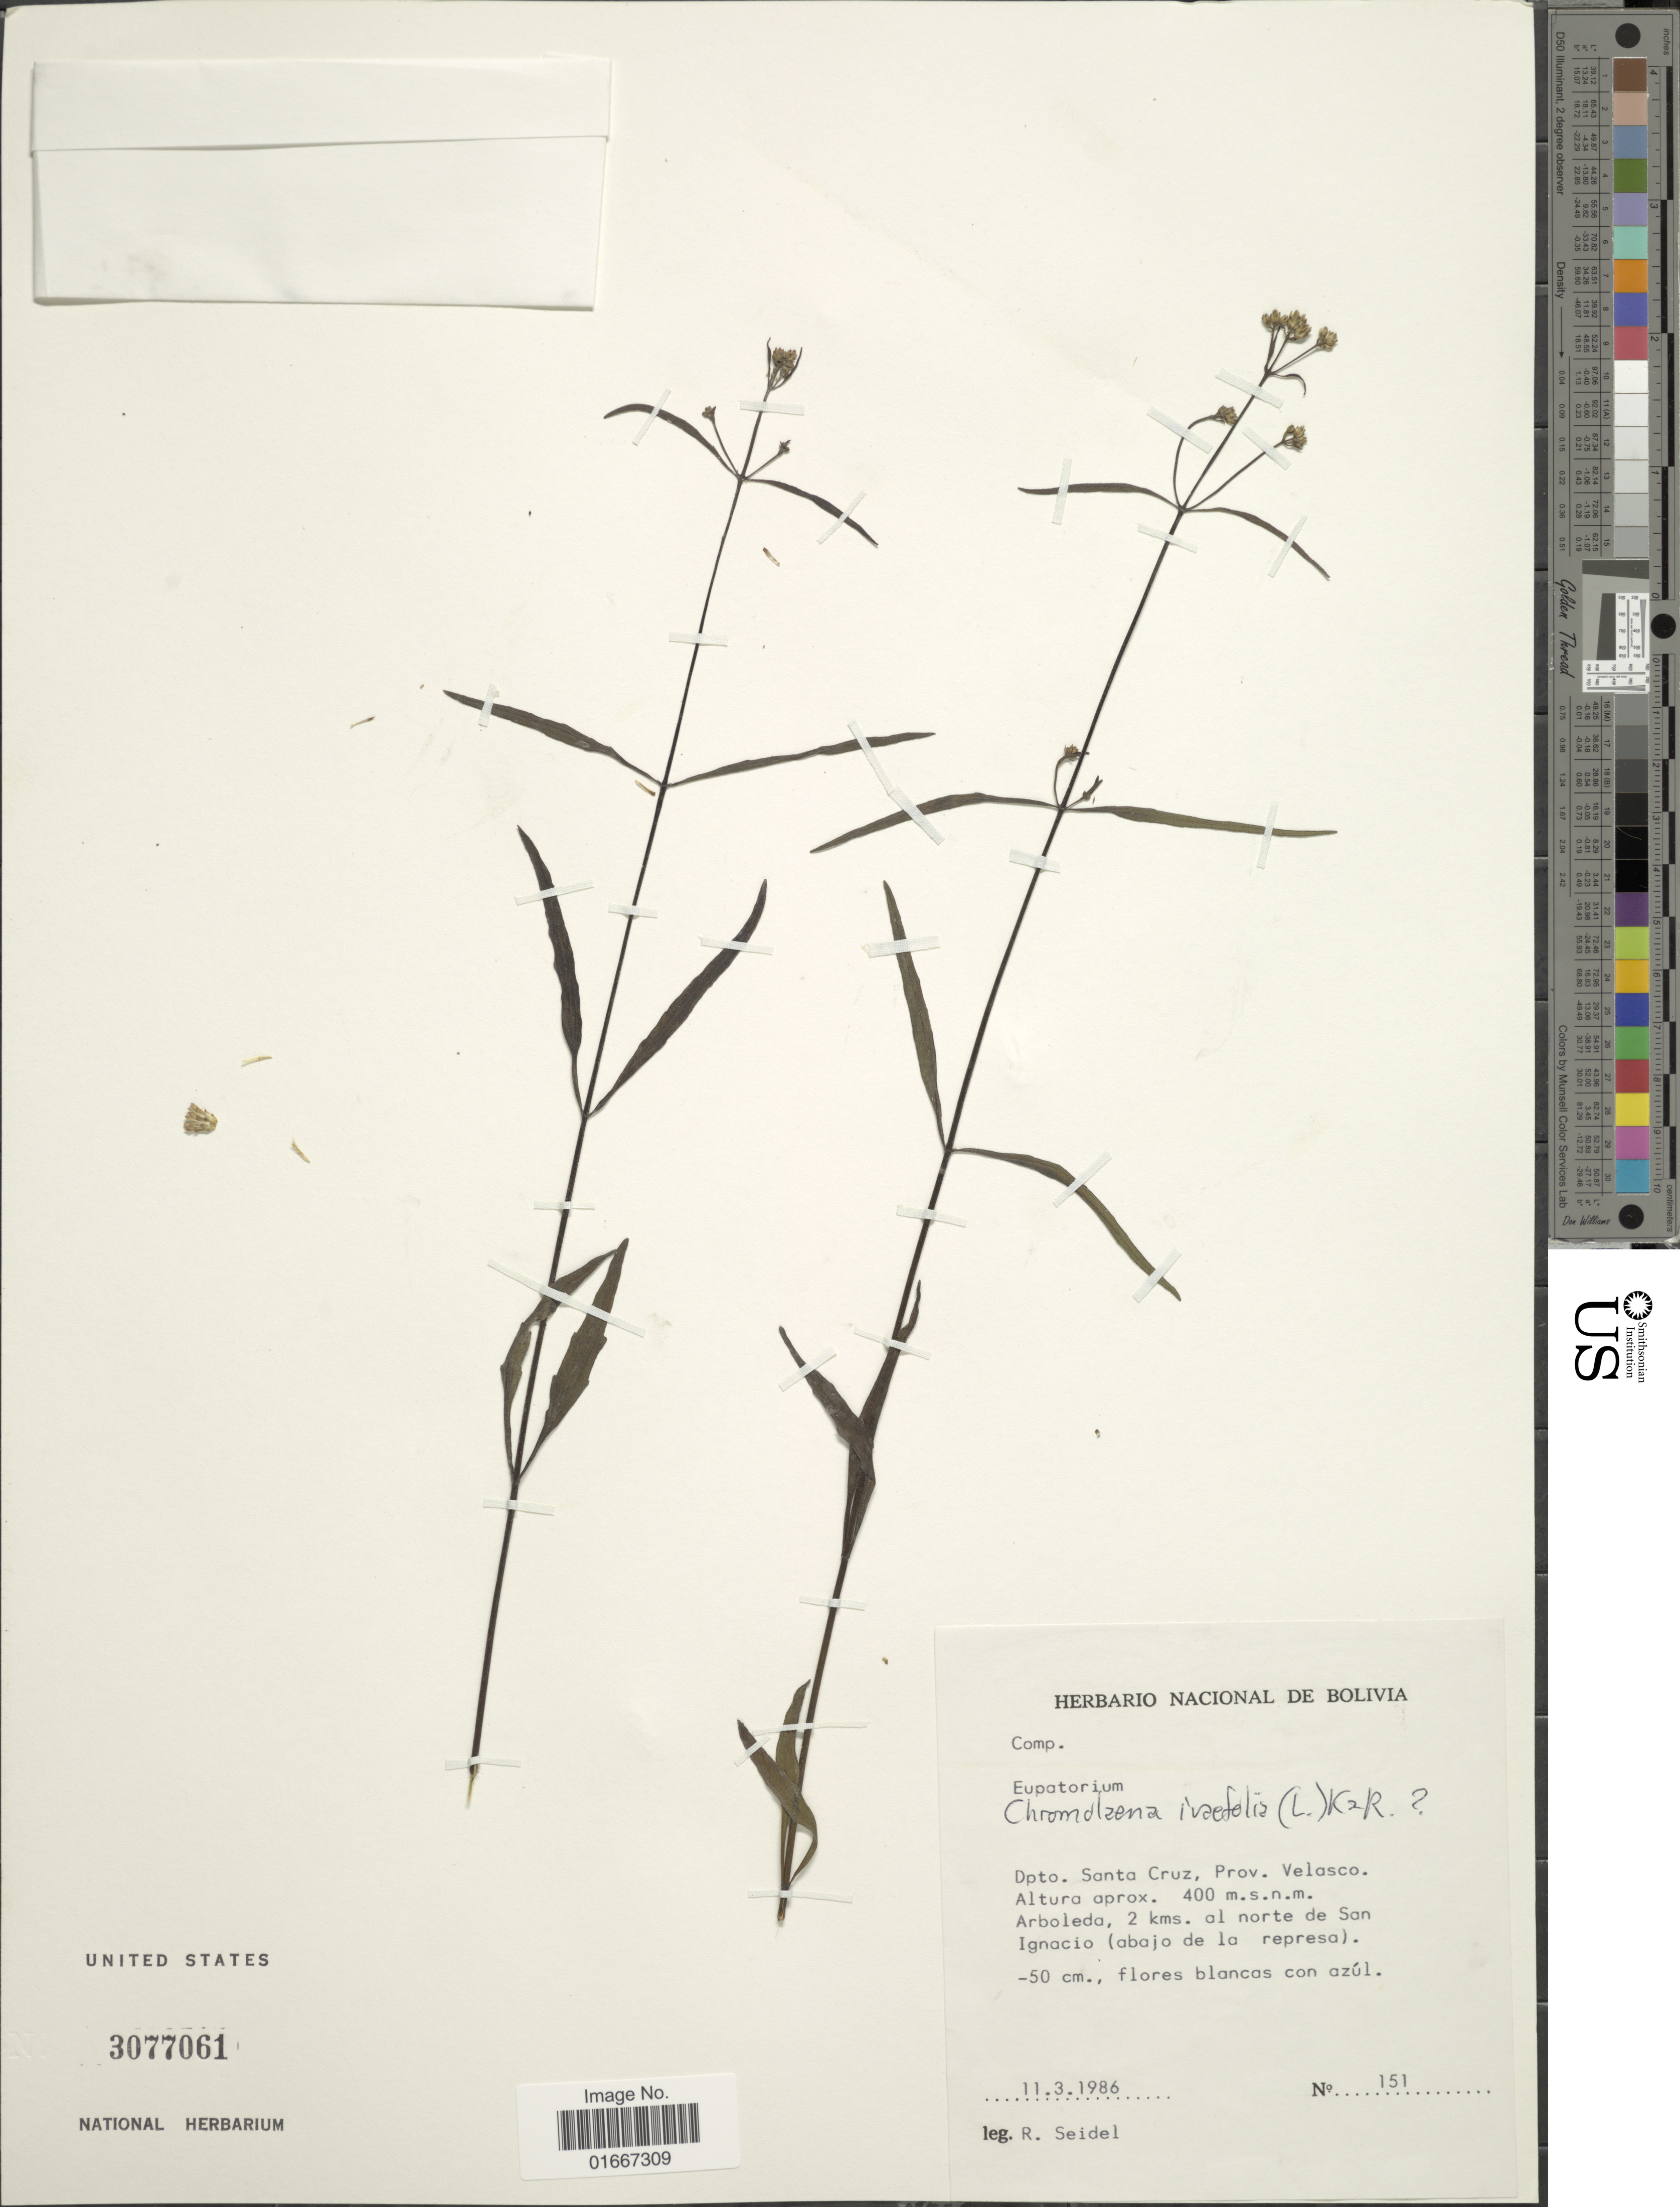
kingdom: Plantae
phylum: Tracheophyta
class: Magnoliopsida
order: Asterales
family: Asteraceae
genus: Chromolaena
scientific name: Chromolaena ivaefolia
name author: (L.) R.M. King & H. Rob.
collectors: R. Seidel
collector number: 151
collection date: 1986-03-11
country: Bolivia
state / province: Santa Cruz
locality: Prov. Velasco. Arboleda, 2 kms. al norte de San Igancio (abajo de la represa)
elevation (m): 400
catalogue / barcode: US 3077061